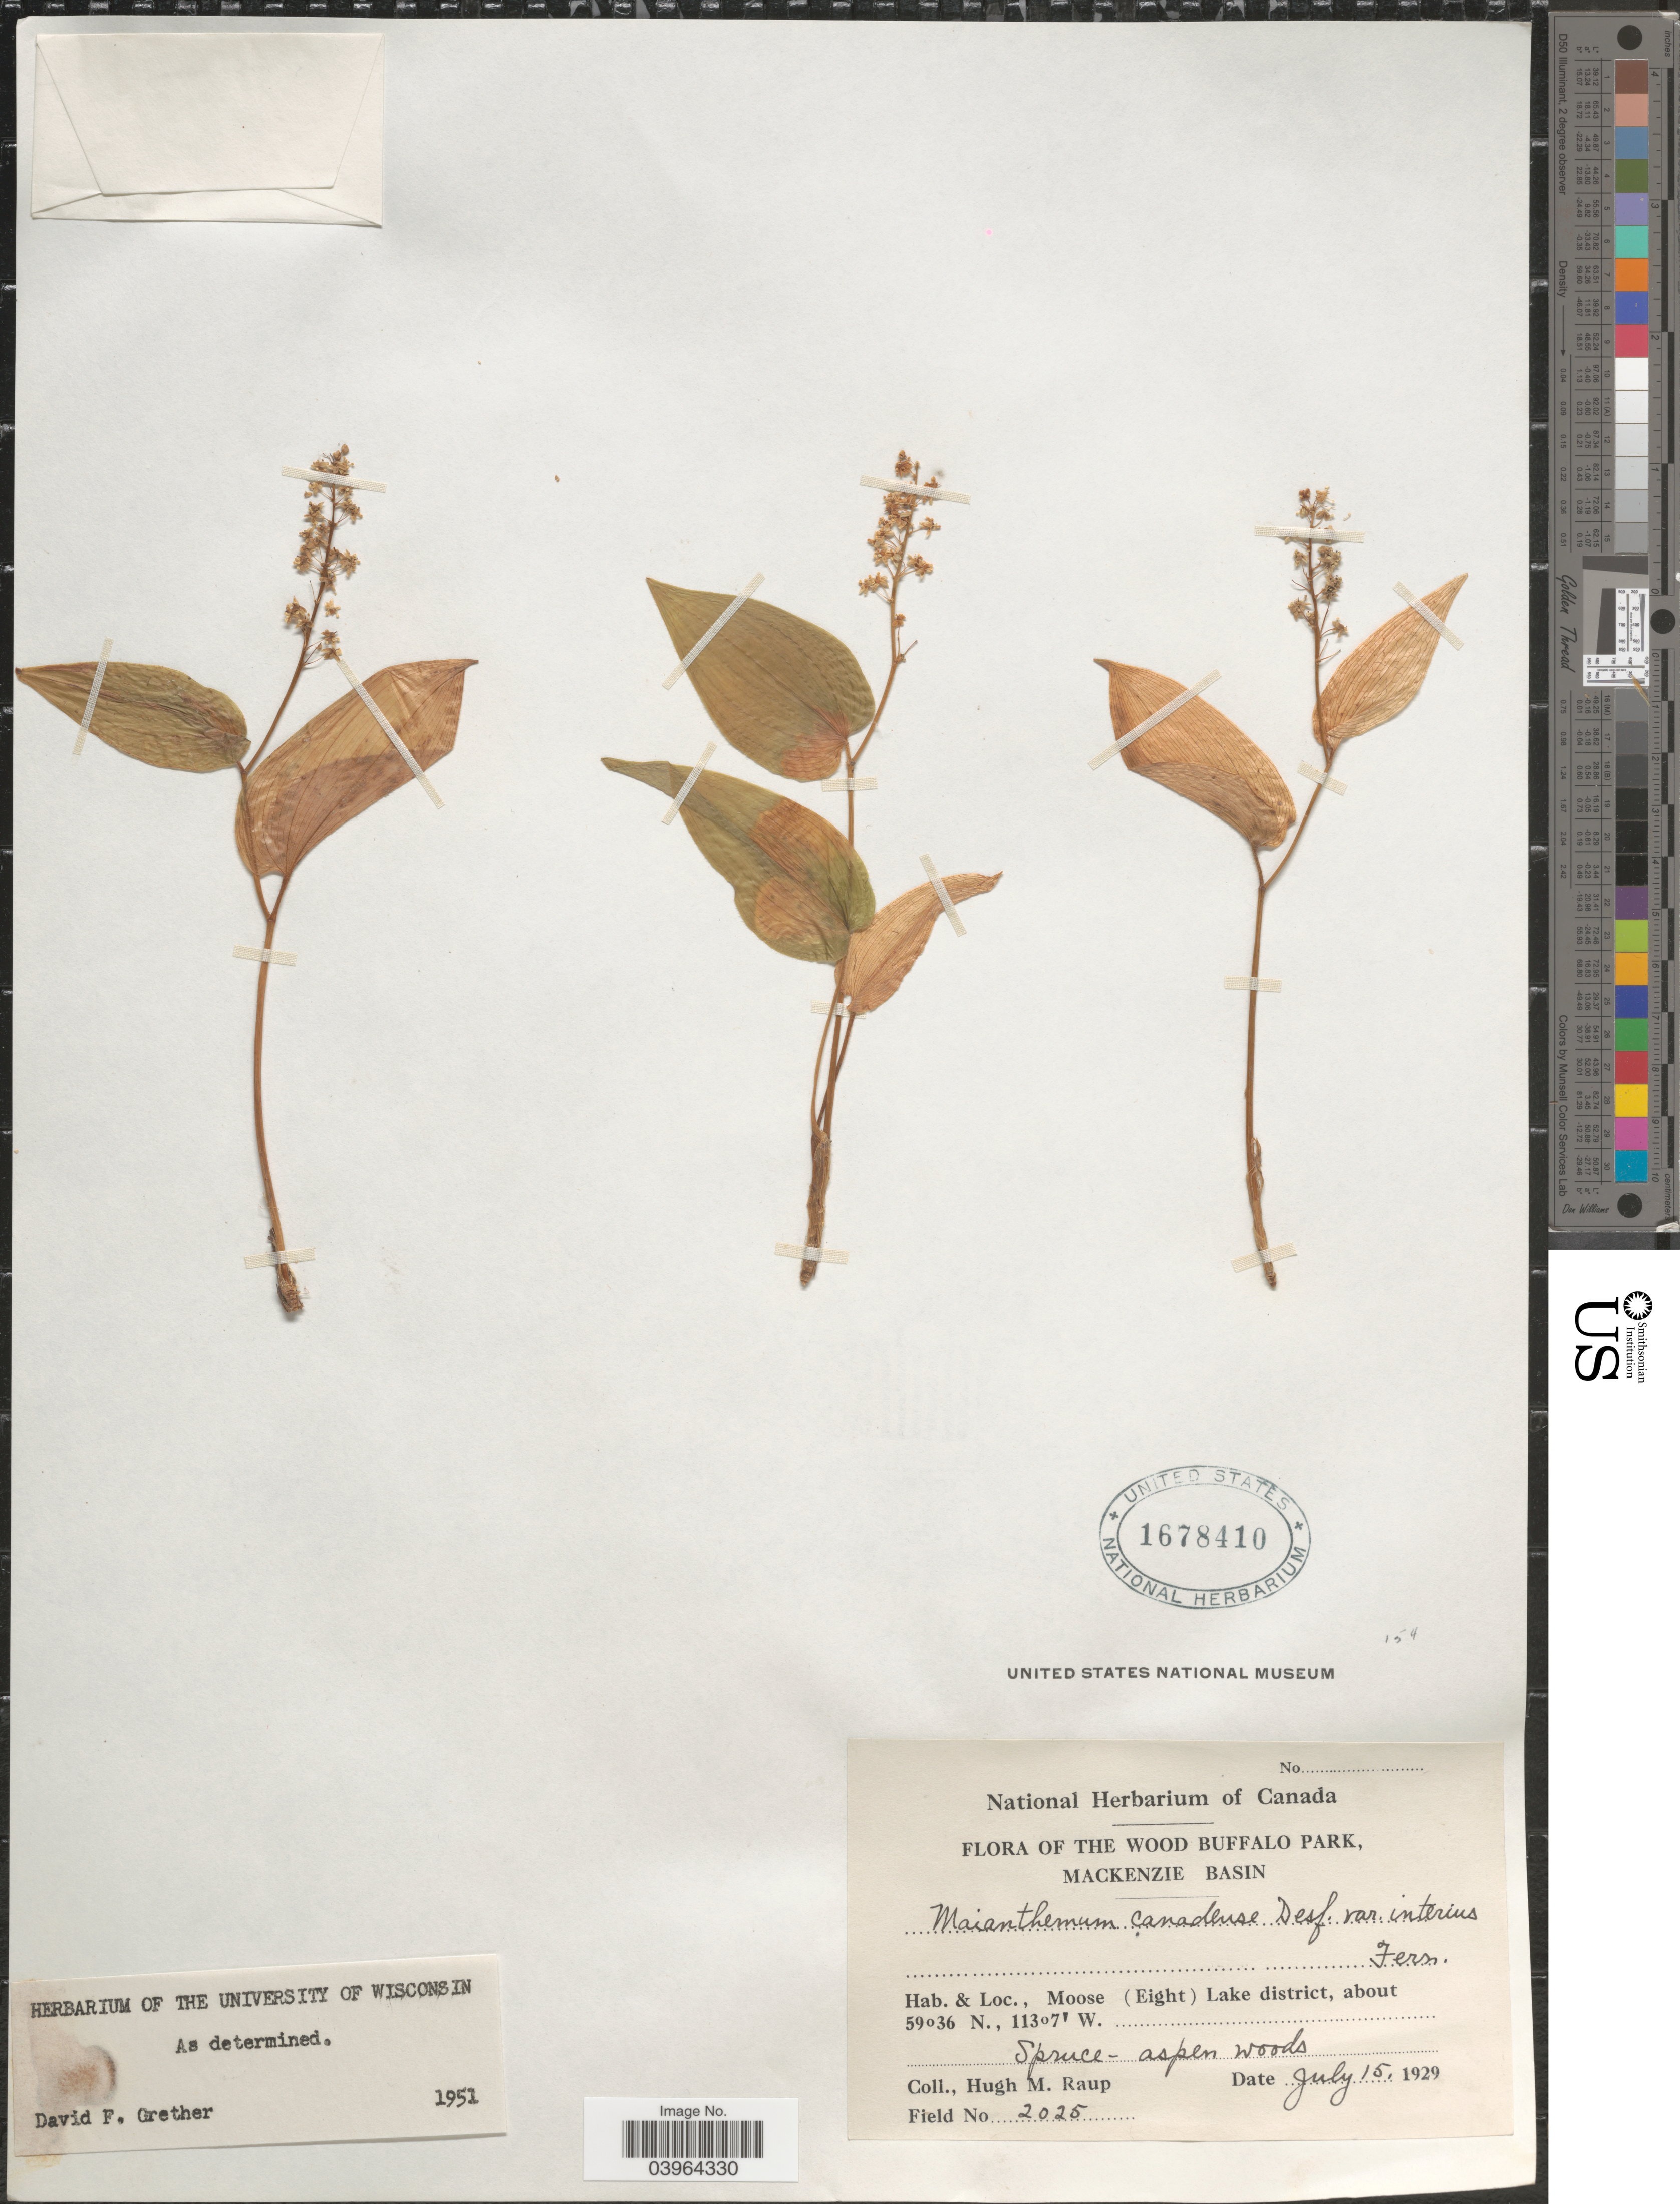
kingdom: Plantae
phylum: Tracheophyta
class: Liliopsida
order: Asparagales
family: Asparagaceae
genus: Maianthemum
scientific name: Maianthemum canadense var. interius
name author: Fernald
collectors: H. Raup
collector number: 2025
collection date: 1929-07-15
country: Canada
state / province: Alberta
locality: The Wood Buffalo Park, Mackenzie Basin. Moose (Eight) Lake district.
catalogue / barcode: US 1678410